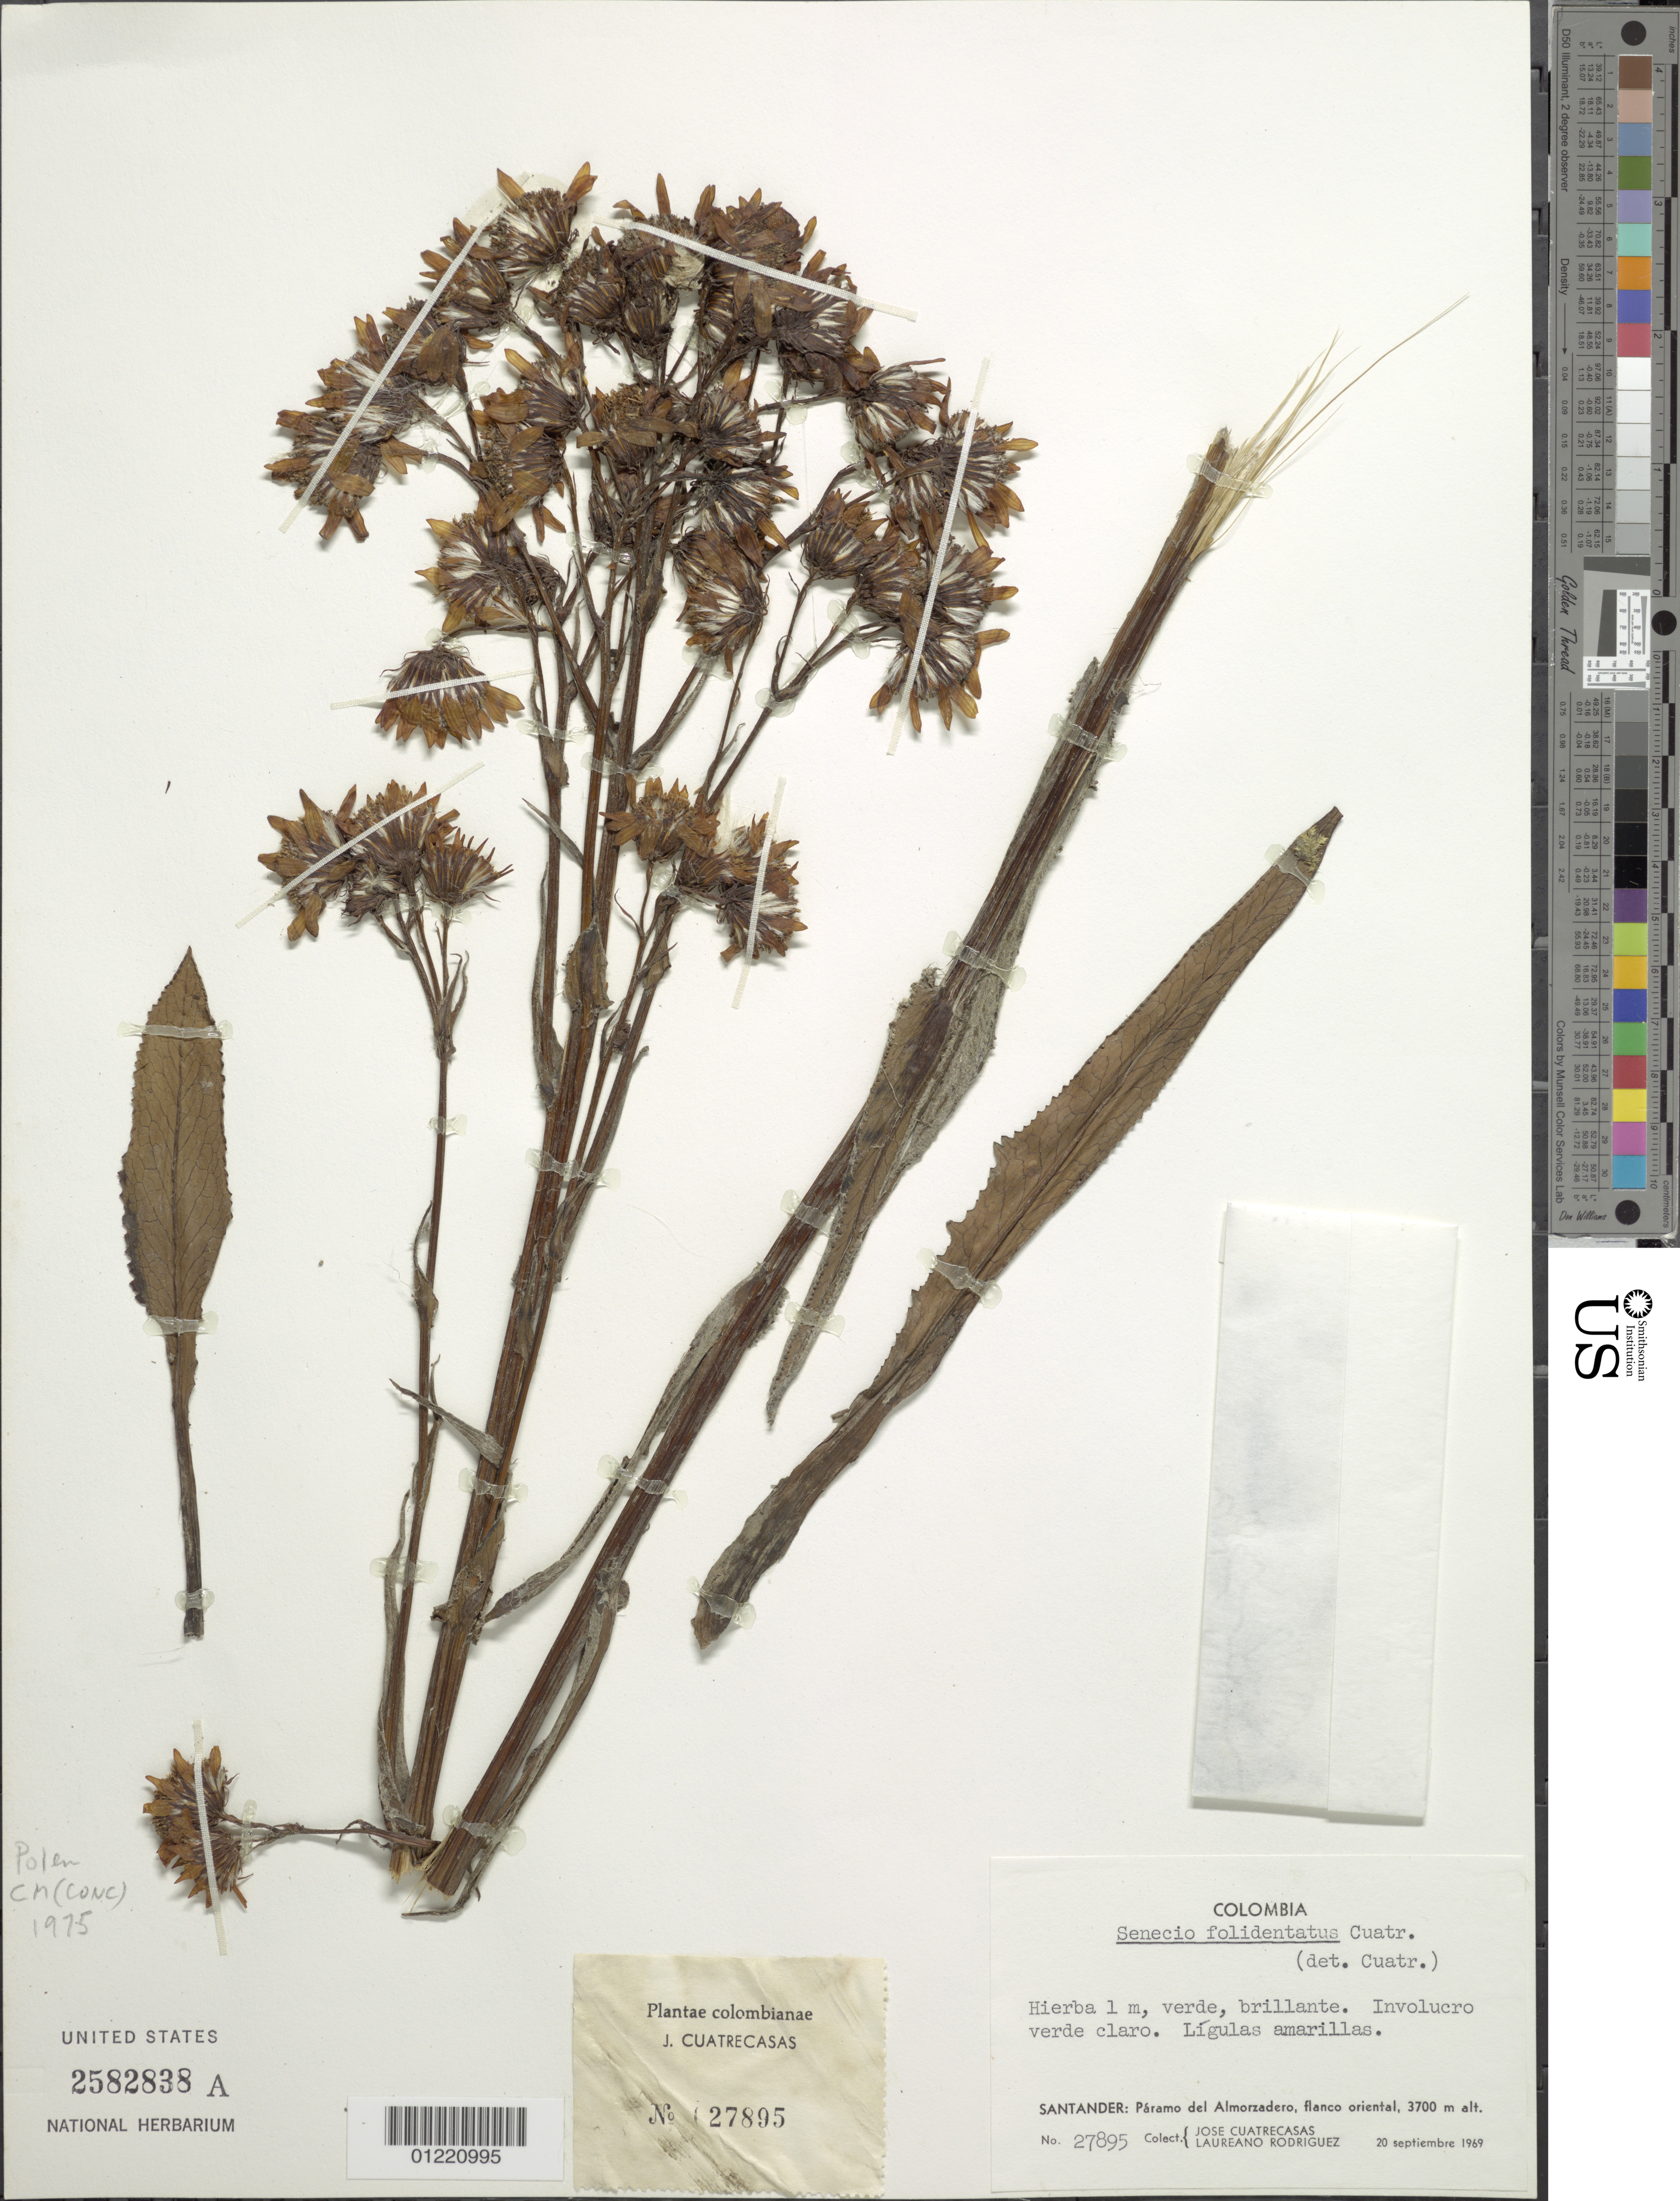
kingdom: Plantae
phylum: Tracheophyta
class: Magnoliopsida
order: Asterales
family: Asteraceae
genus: Senecio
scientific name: Senecio folidentatus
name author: Cuatrec.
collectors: J. Cuatrecasas & L. Rodriguez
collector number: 27895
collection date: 1969-09-20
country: Colombia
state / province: Santander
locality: Paramo del Almorzadero, flanco oriental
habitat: paramo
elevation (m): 3700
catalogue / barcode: US 2582838A